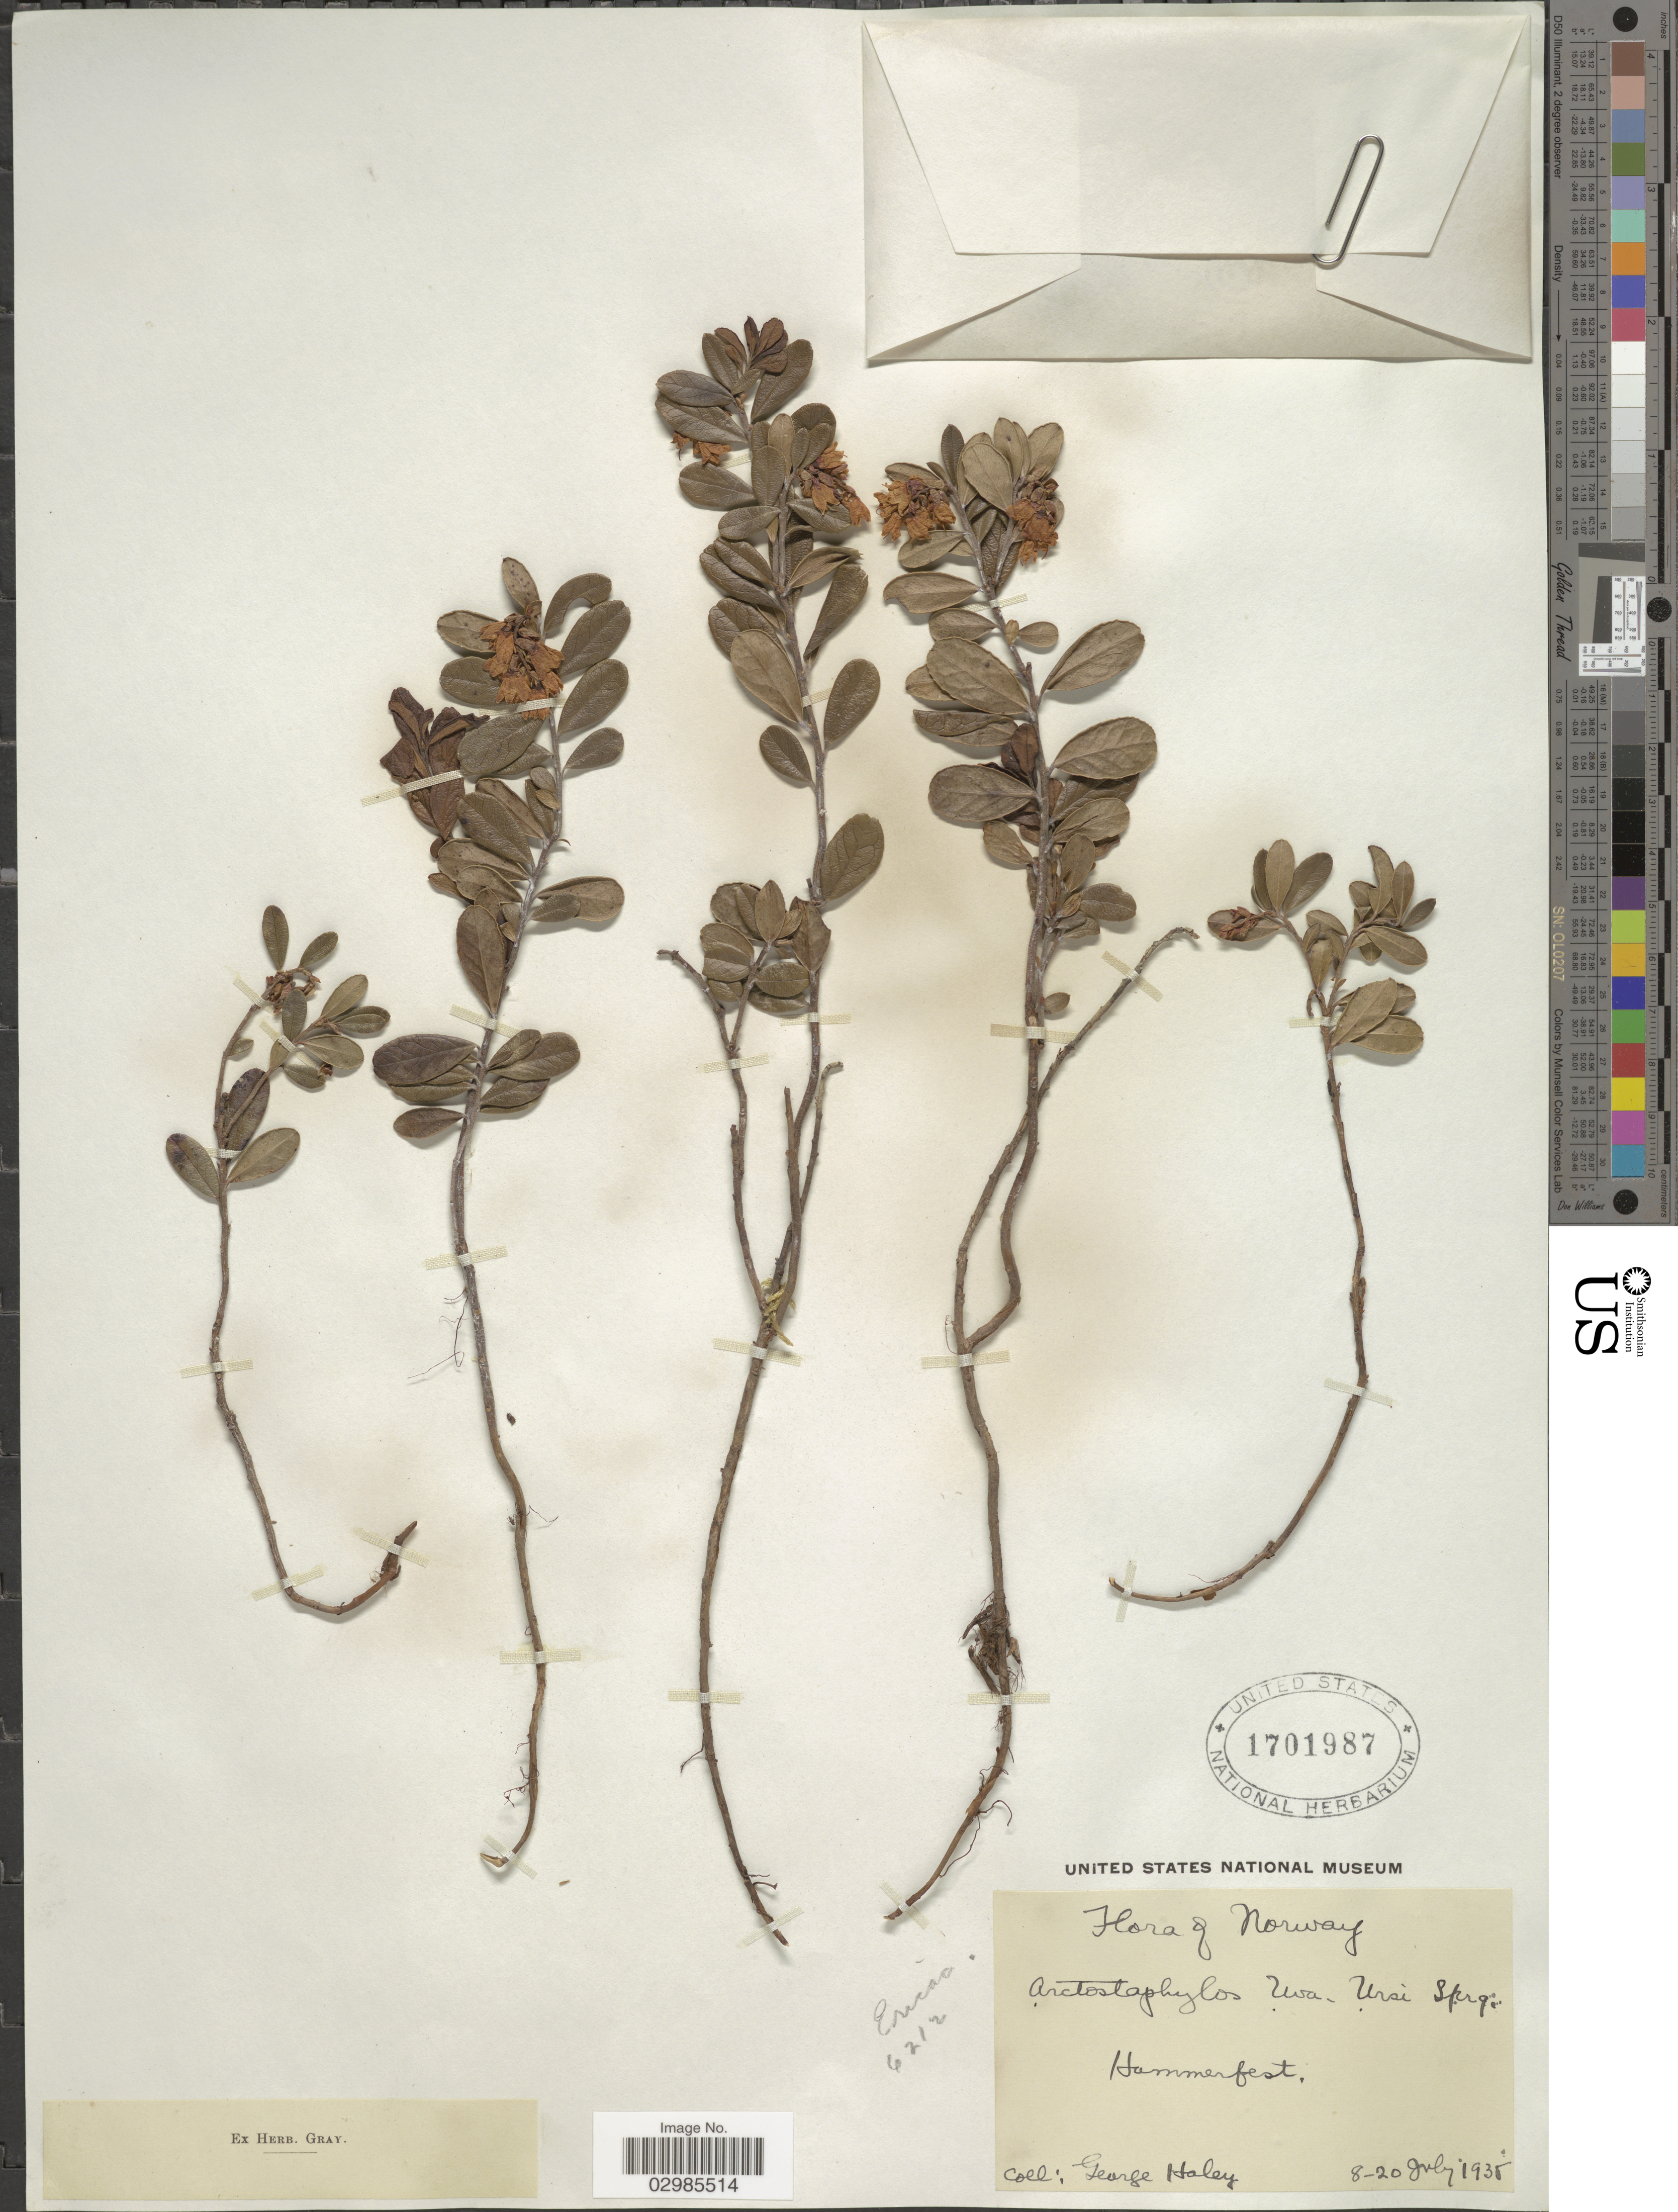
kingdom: Plantae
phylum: Tracheophyta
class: Magnoliopsida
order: Ericales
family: Ericaceae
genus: Arctostaphylos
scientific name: Arctostaphylos uva-ursi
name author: (L.) Spreng.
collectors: G. Haley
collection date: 1935-07-08/1935-07-20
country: Norway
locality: Hammerfest.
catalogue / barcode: US 1701987